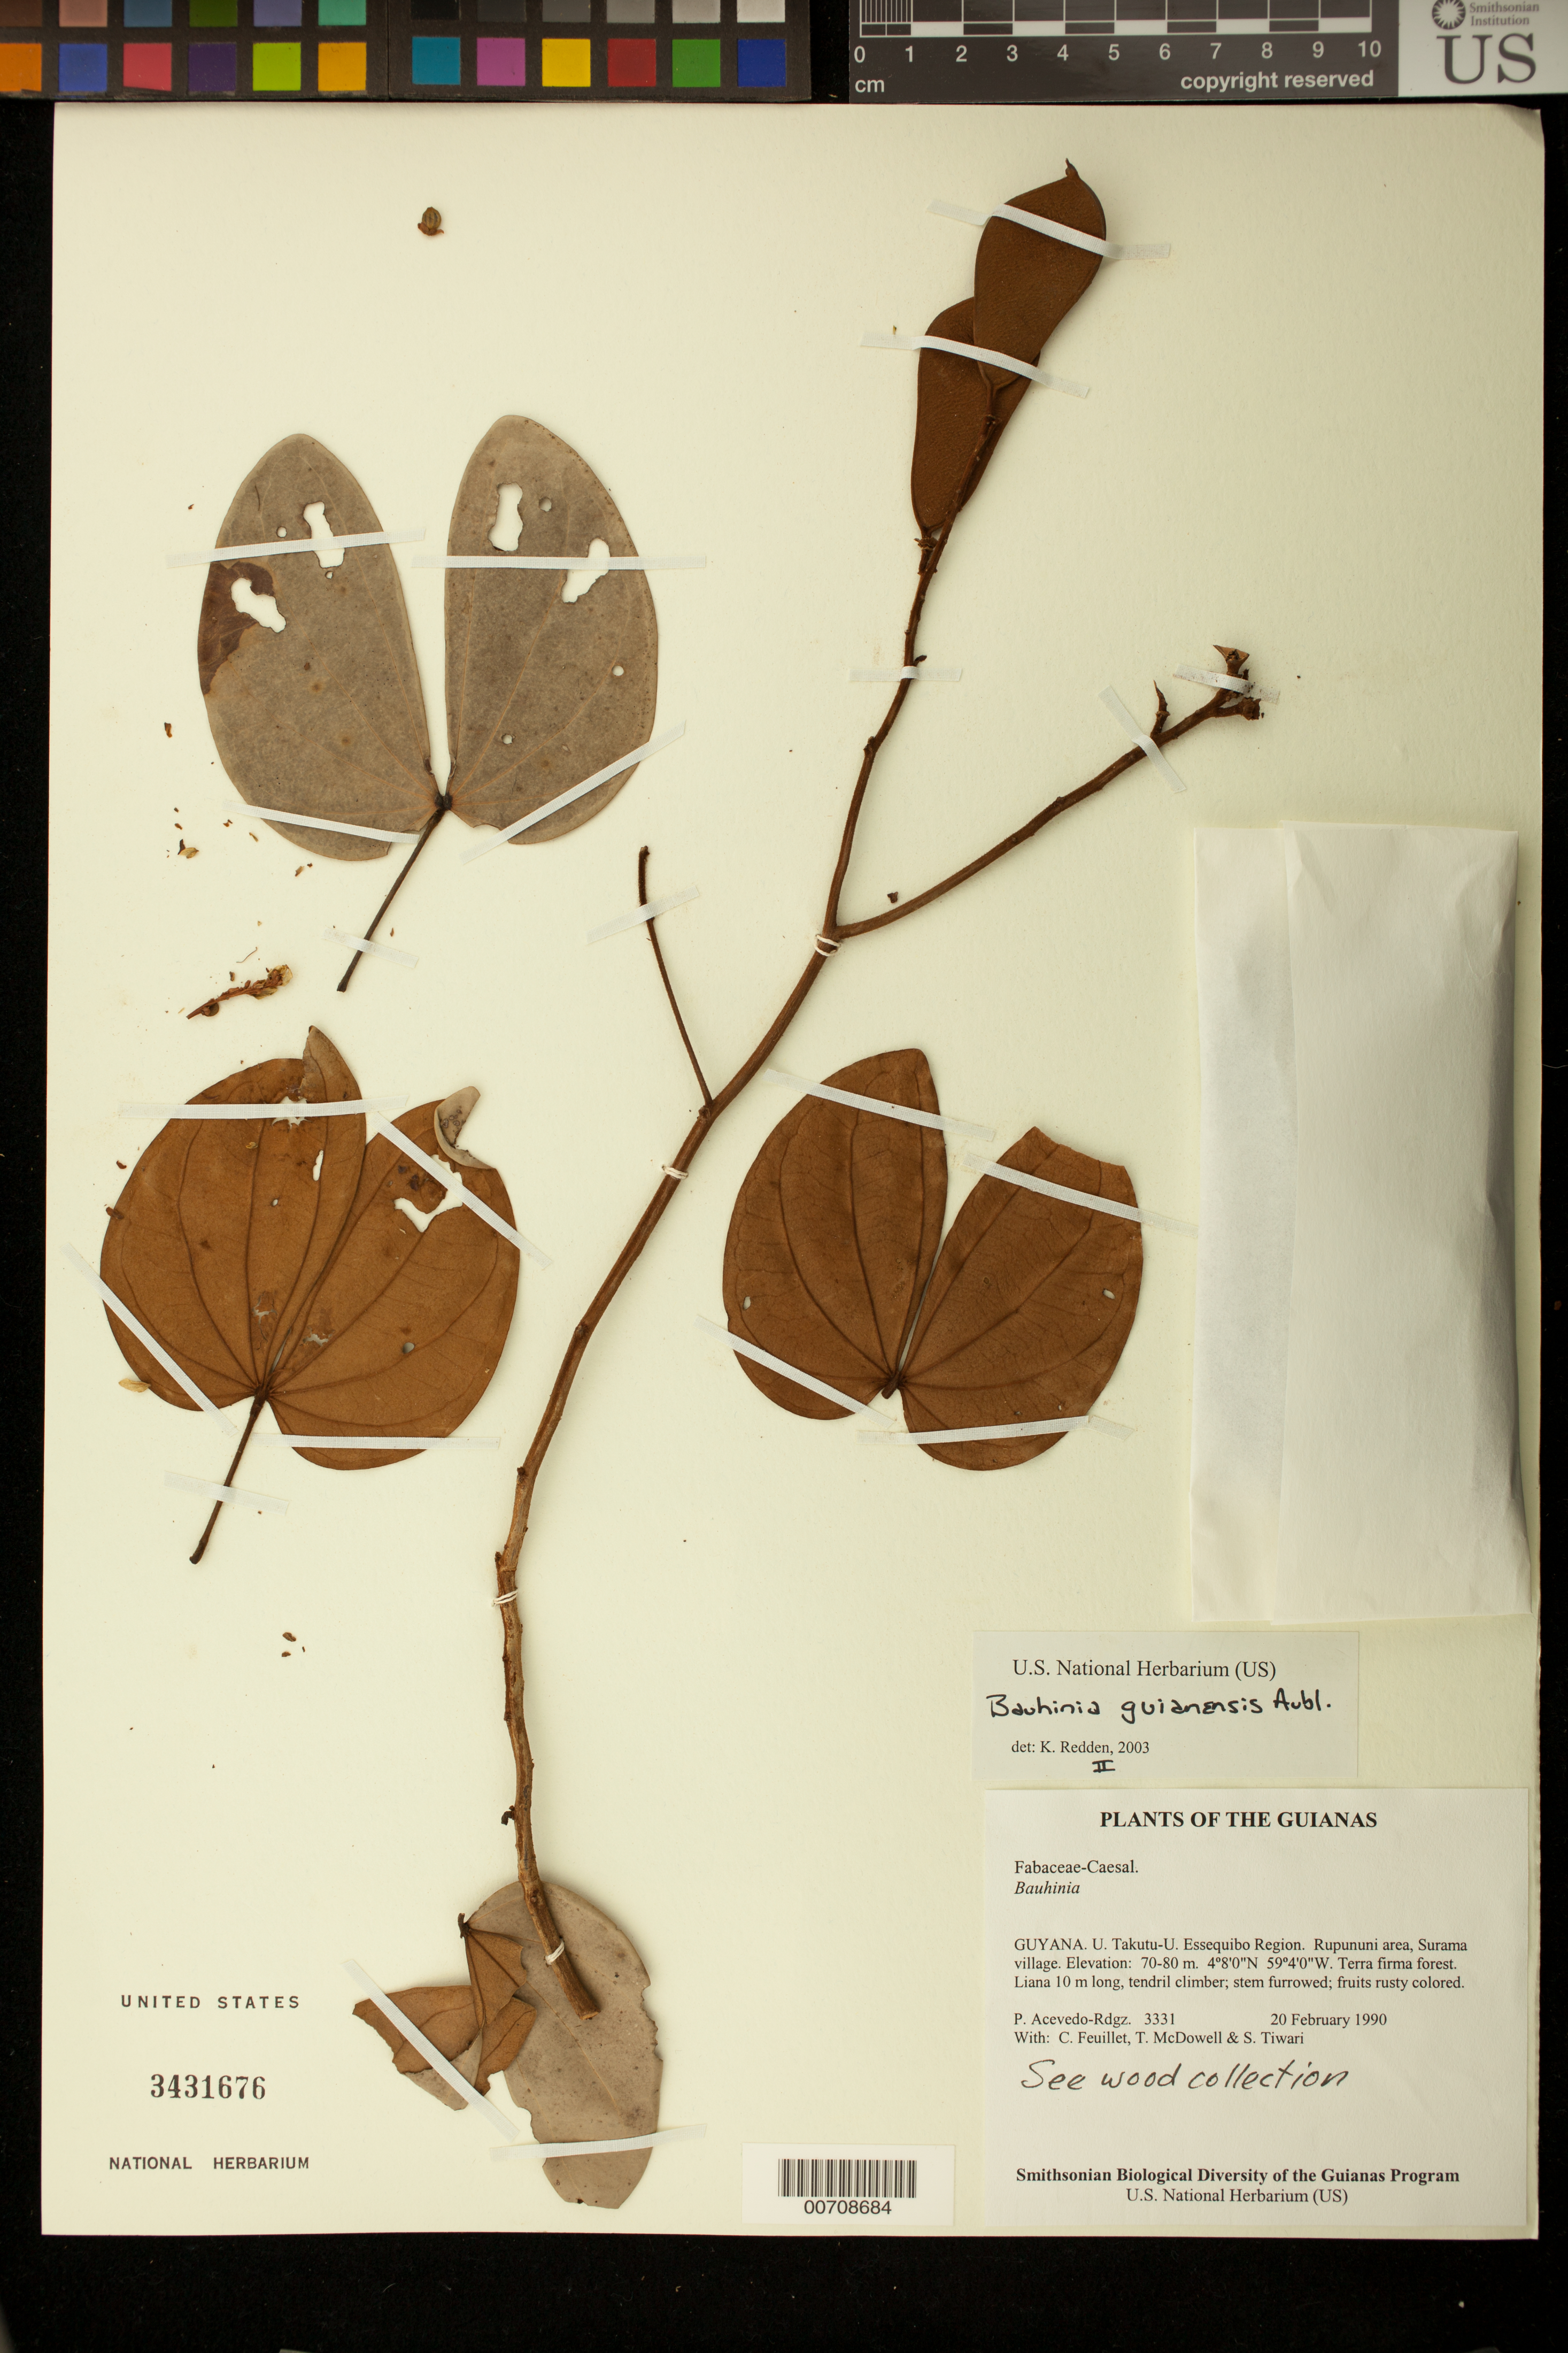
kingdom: Plantae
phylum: Tracheophyta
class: Magnoliopsida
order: Fabales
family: Fabaceae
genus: Schnella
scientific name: Schnella guianensis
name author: (Aubl.) Wunderlin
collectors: P. Acevedo-Rodr., C. Feuillet, T. McDowell & S. Tiwari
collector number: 3331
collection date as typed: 20 Feb 1990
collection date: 1990-02-20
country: Guyana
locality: U. Takutu - U. Essequibo. Rupununi area, Surama vilage.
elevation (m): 70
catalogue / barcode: US 3431676